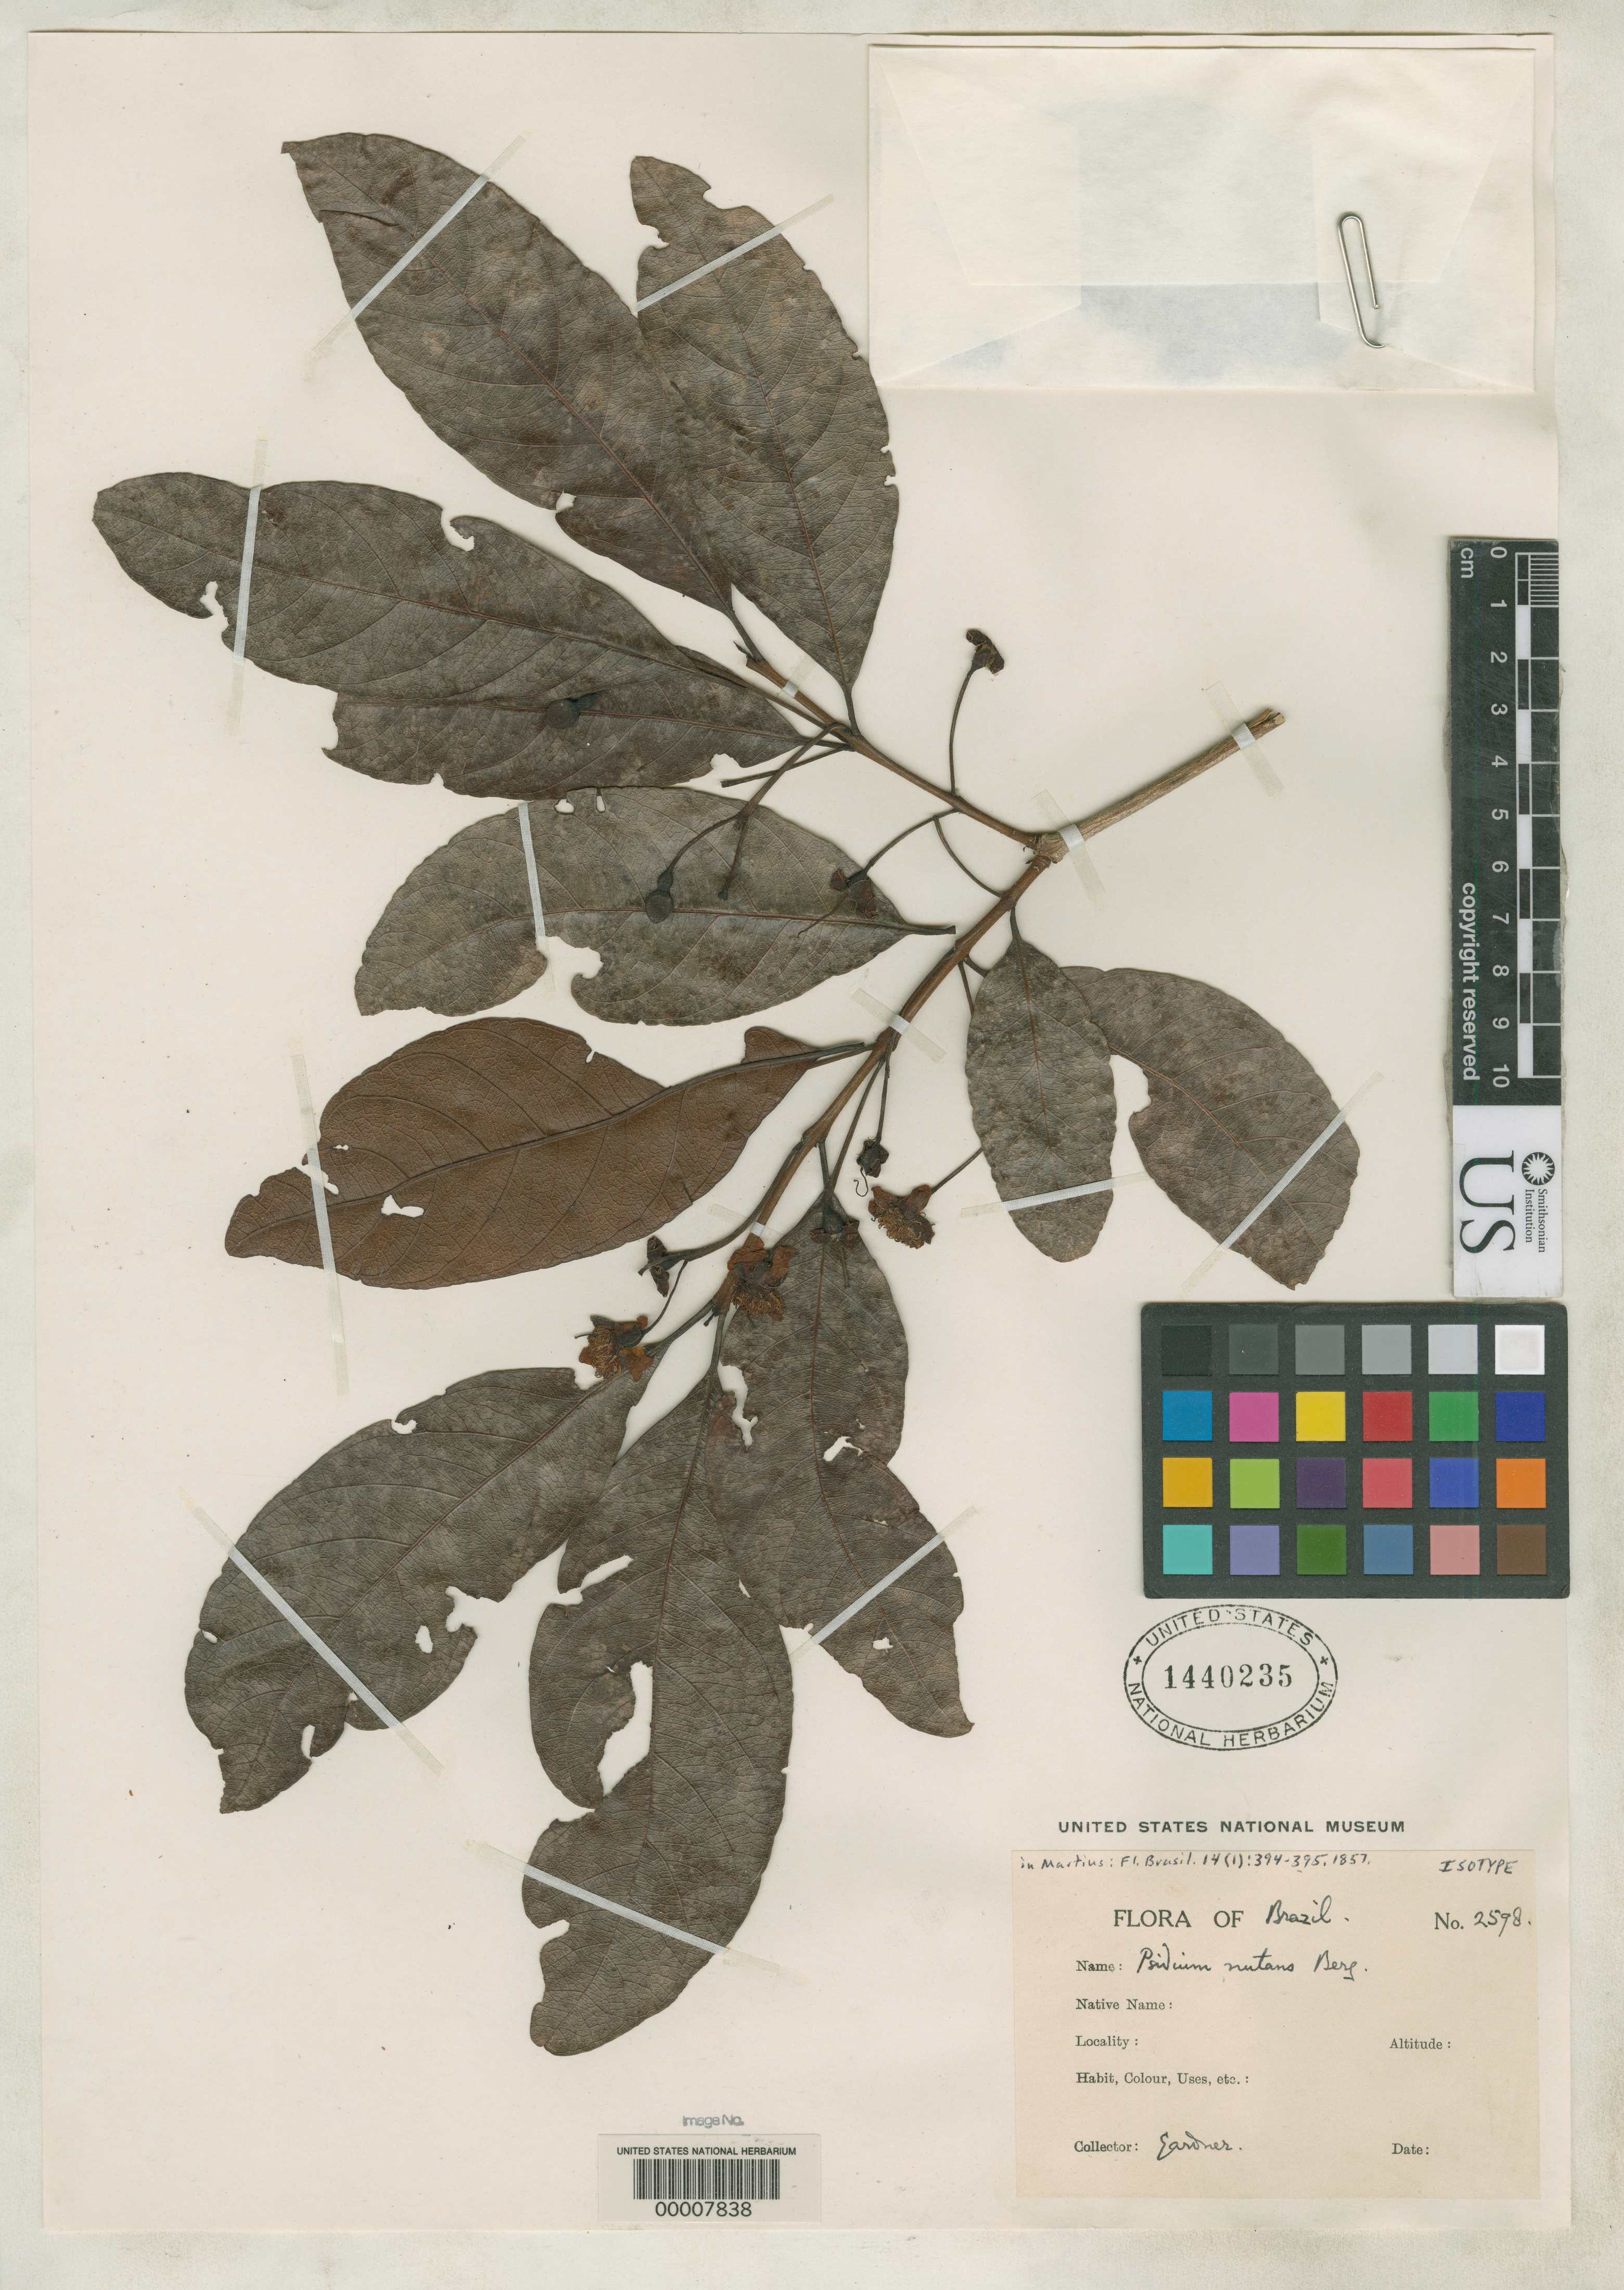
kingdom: Plantae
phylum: Tracheophyta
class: Magnoliopsida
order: Myrtales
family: Myrtaceae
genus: Psidium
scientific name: Psidium nutans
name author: O. Berg in Mart.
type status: Isotype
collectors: G. Gardner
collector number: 2598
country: Brazil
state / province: Minas Gerais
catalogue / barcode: US 1440235